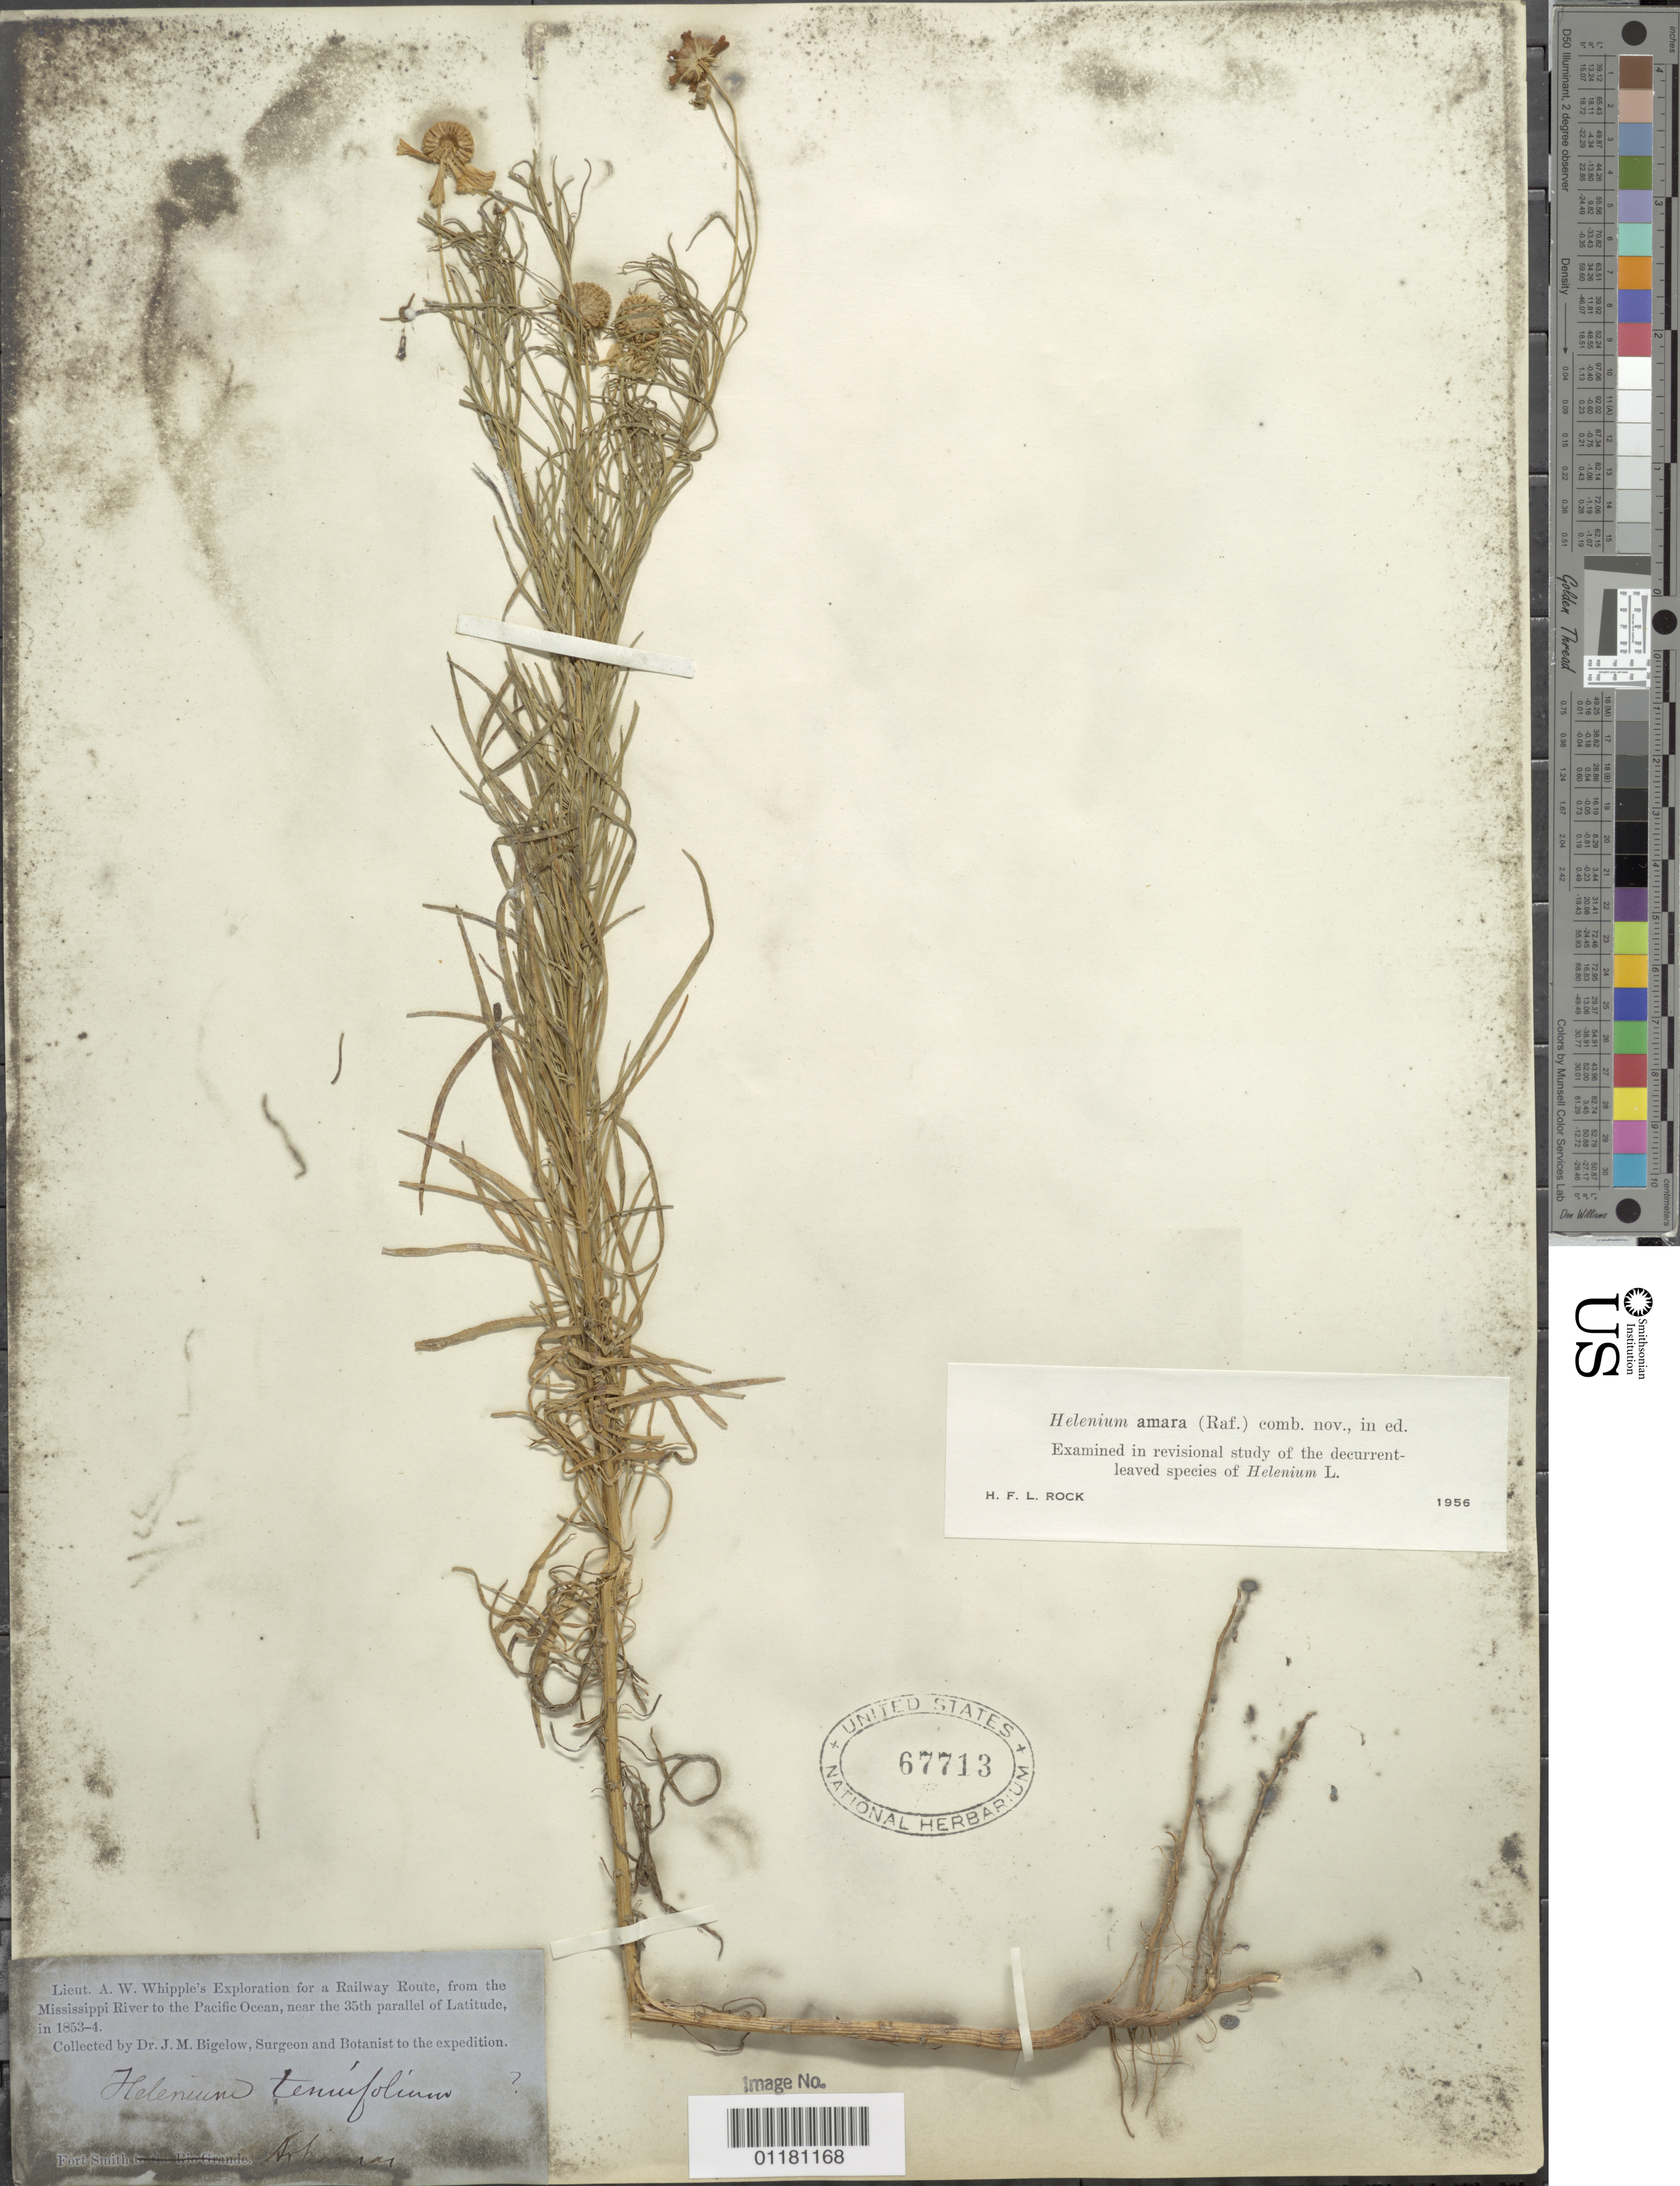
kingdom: Plantae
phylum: Tracheophyta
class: Magnoliopsida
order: Asterales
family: Asteraceae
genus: Helenium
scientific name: Helenium amarum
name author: (Raf.) H. Rock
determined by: Rock, H. F. L.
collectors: J. M. Bigelow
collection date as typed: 1853 to -- --- 1854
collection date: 1853/1854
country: United States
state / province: Arkansas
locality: Fort Smith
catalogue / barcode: US 67713